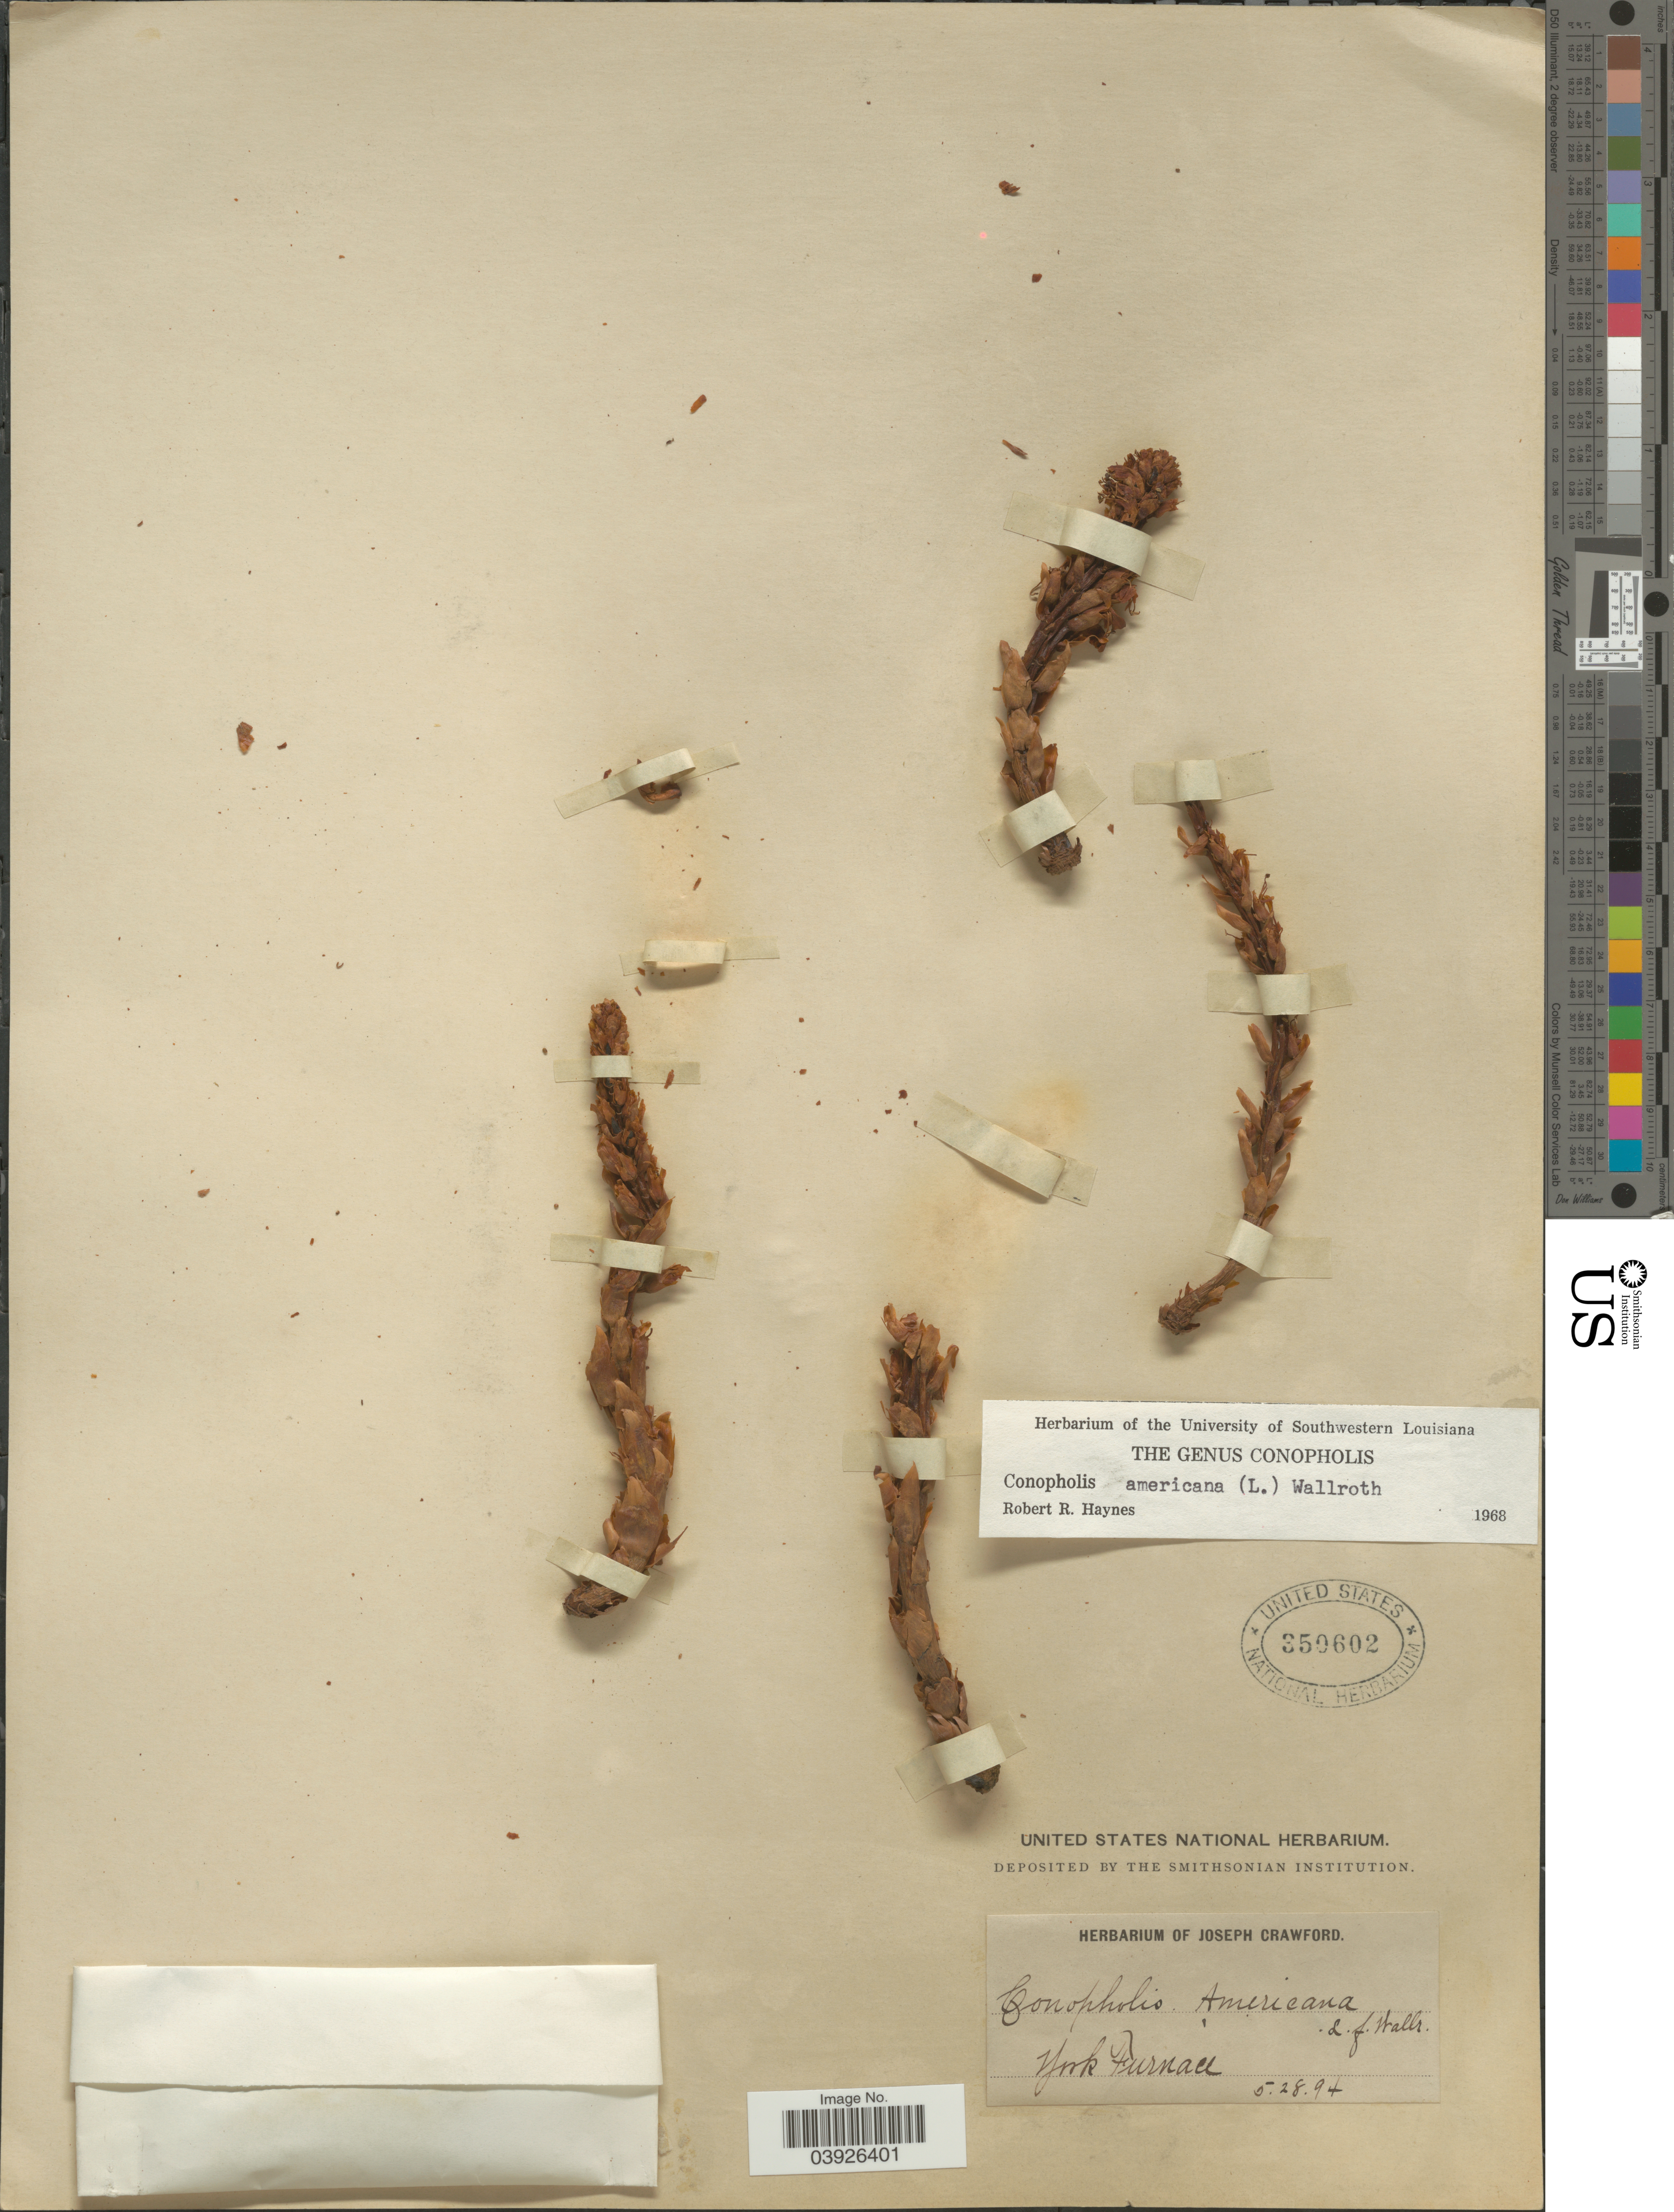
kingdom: Plantae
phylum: Tracheophyta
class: Magnoliopsida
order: Lamiales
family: Orobanchaceae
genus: Conopholis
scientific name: Conopholis americana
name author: (L. f.) Wallr.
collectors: ex herb. Joseph Crawford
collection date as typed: Transcribed d/m/y: 28/5/94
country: United States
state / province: Pennsylvania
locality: York Furnace.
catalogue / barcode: US 350602